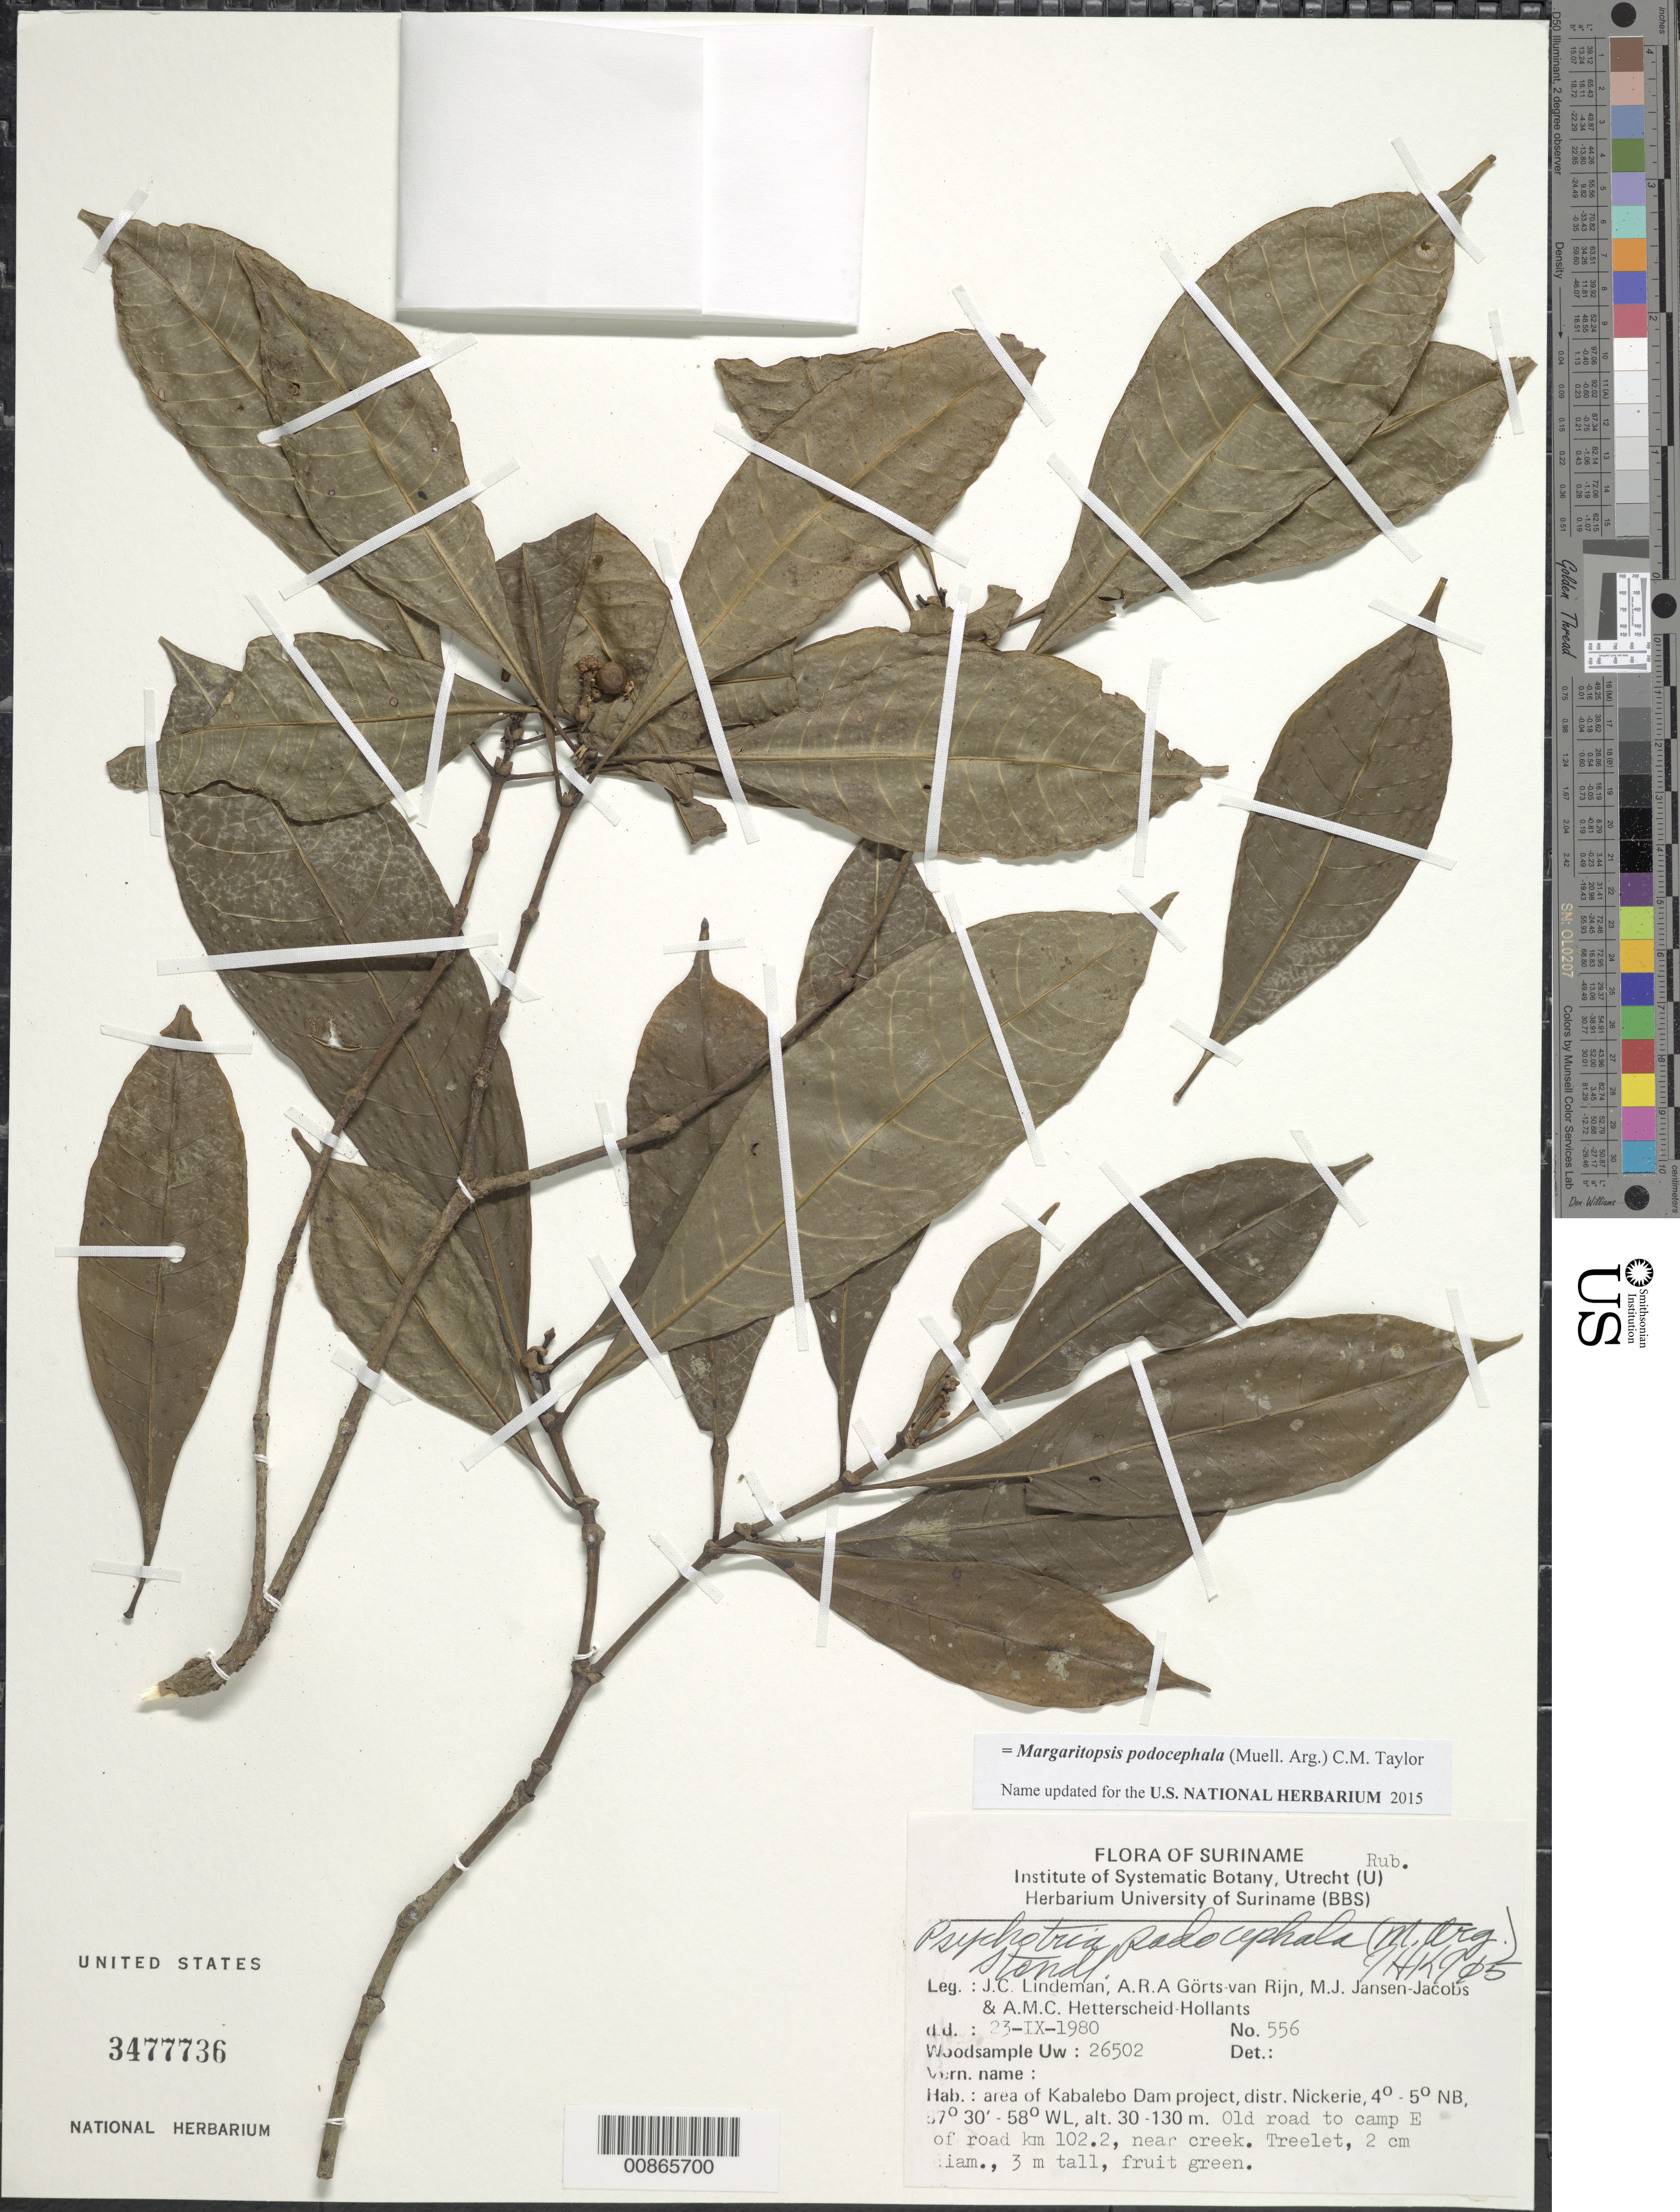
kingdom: Plantae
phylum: Tracheophyta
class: Magnoliopsida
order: Gentianales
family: Rubiaceae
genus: Psychotria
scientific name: Psychotria podocephala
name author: (Müll. Arg.) Standl.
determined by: Kirkbride, J. H.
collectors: J. C. Lindeman, A. .R. A. Görts-van Rijn, M. J. Jansen-Jacobs & A. Hetterscheid-Hollants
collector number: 80 556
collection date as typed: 23-Sep-80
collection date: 1980-09-23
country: Suriname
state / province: Nickerie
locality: Kabalebo Dam project area, E of road, km 102.2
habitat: Roadside, near creek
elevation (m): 30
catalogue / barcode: US 3477736